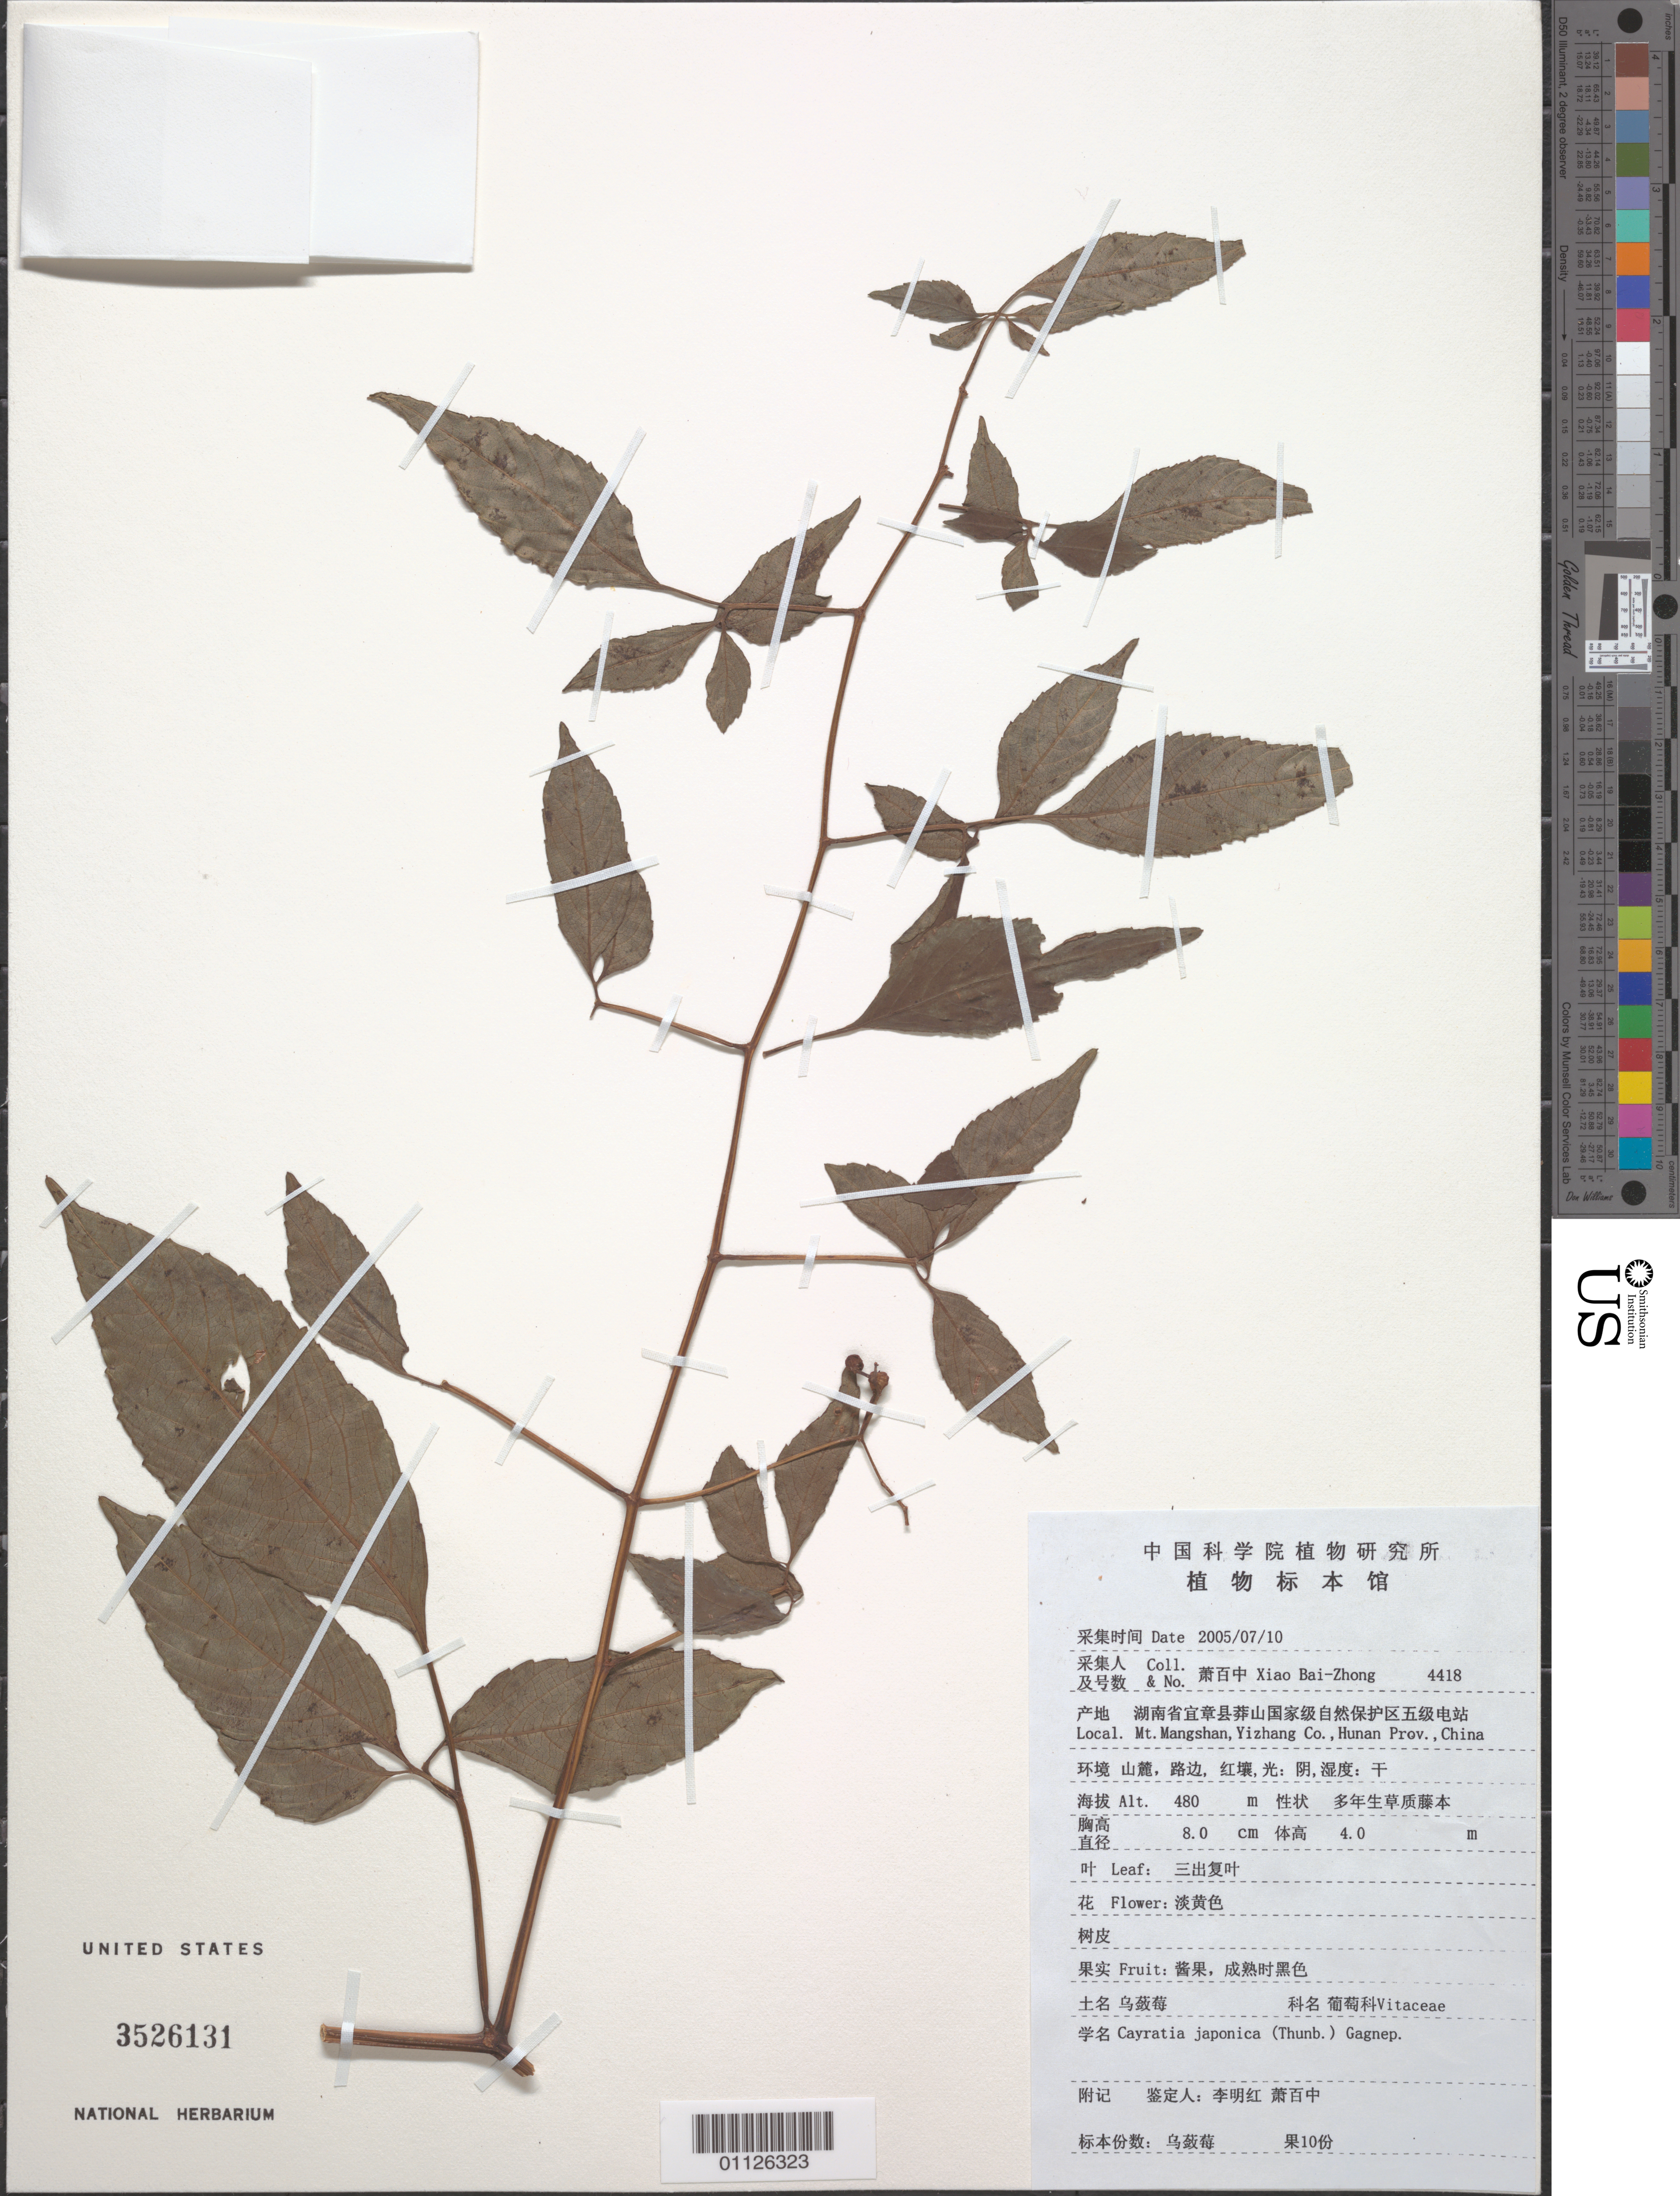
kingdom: Plantae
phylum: Tracheophyta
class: Magnoliopsida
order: Vitales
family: Vitaceae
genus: Causonis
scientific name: Causonis japonica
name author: (Thunb.) Raf.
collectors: B. Z. Xiao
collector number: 4418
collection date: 2005-07-10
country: China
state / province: Hunan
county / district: Yizhang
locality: Mt Mangshan.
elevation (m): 480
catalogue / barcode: US 3526131